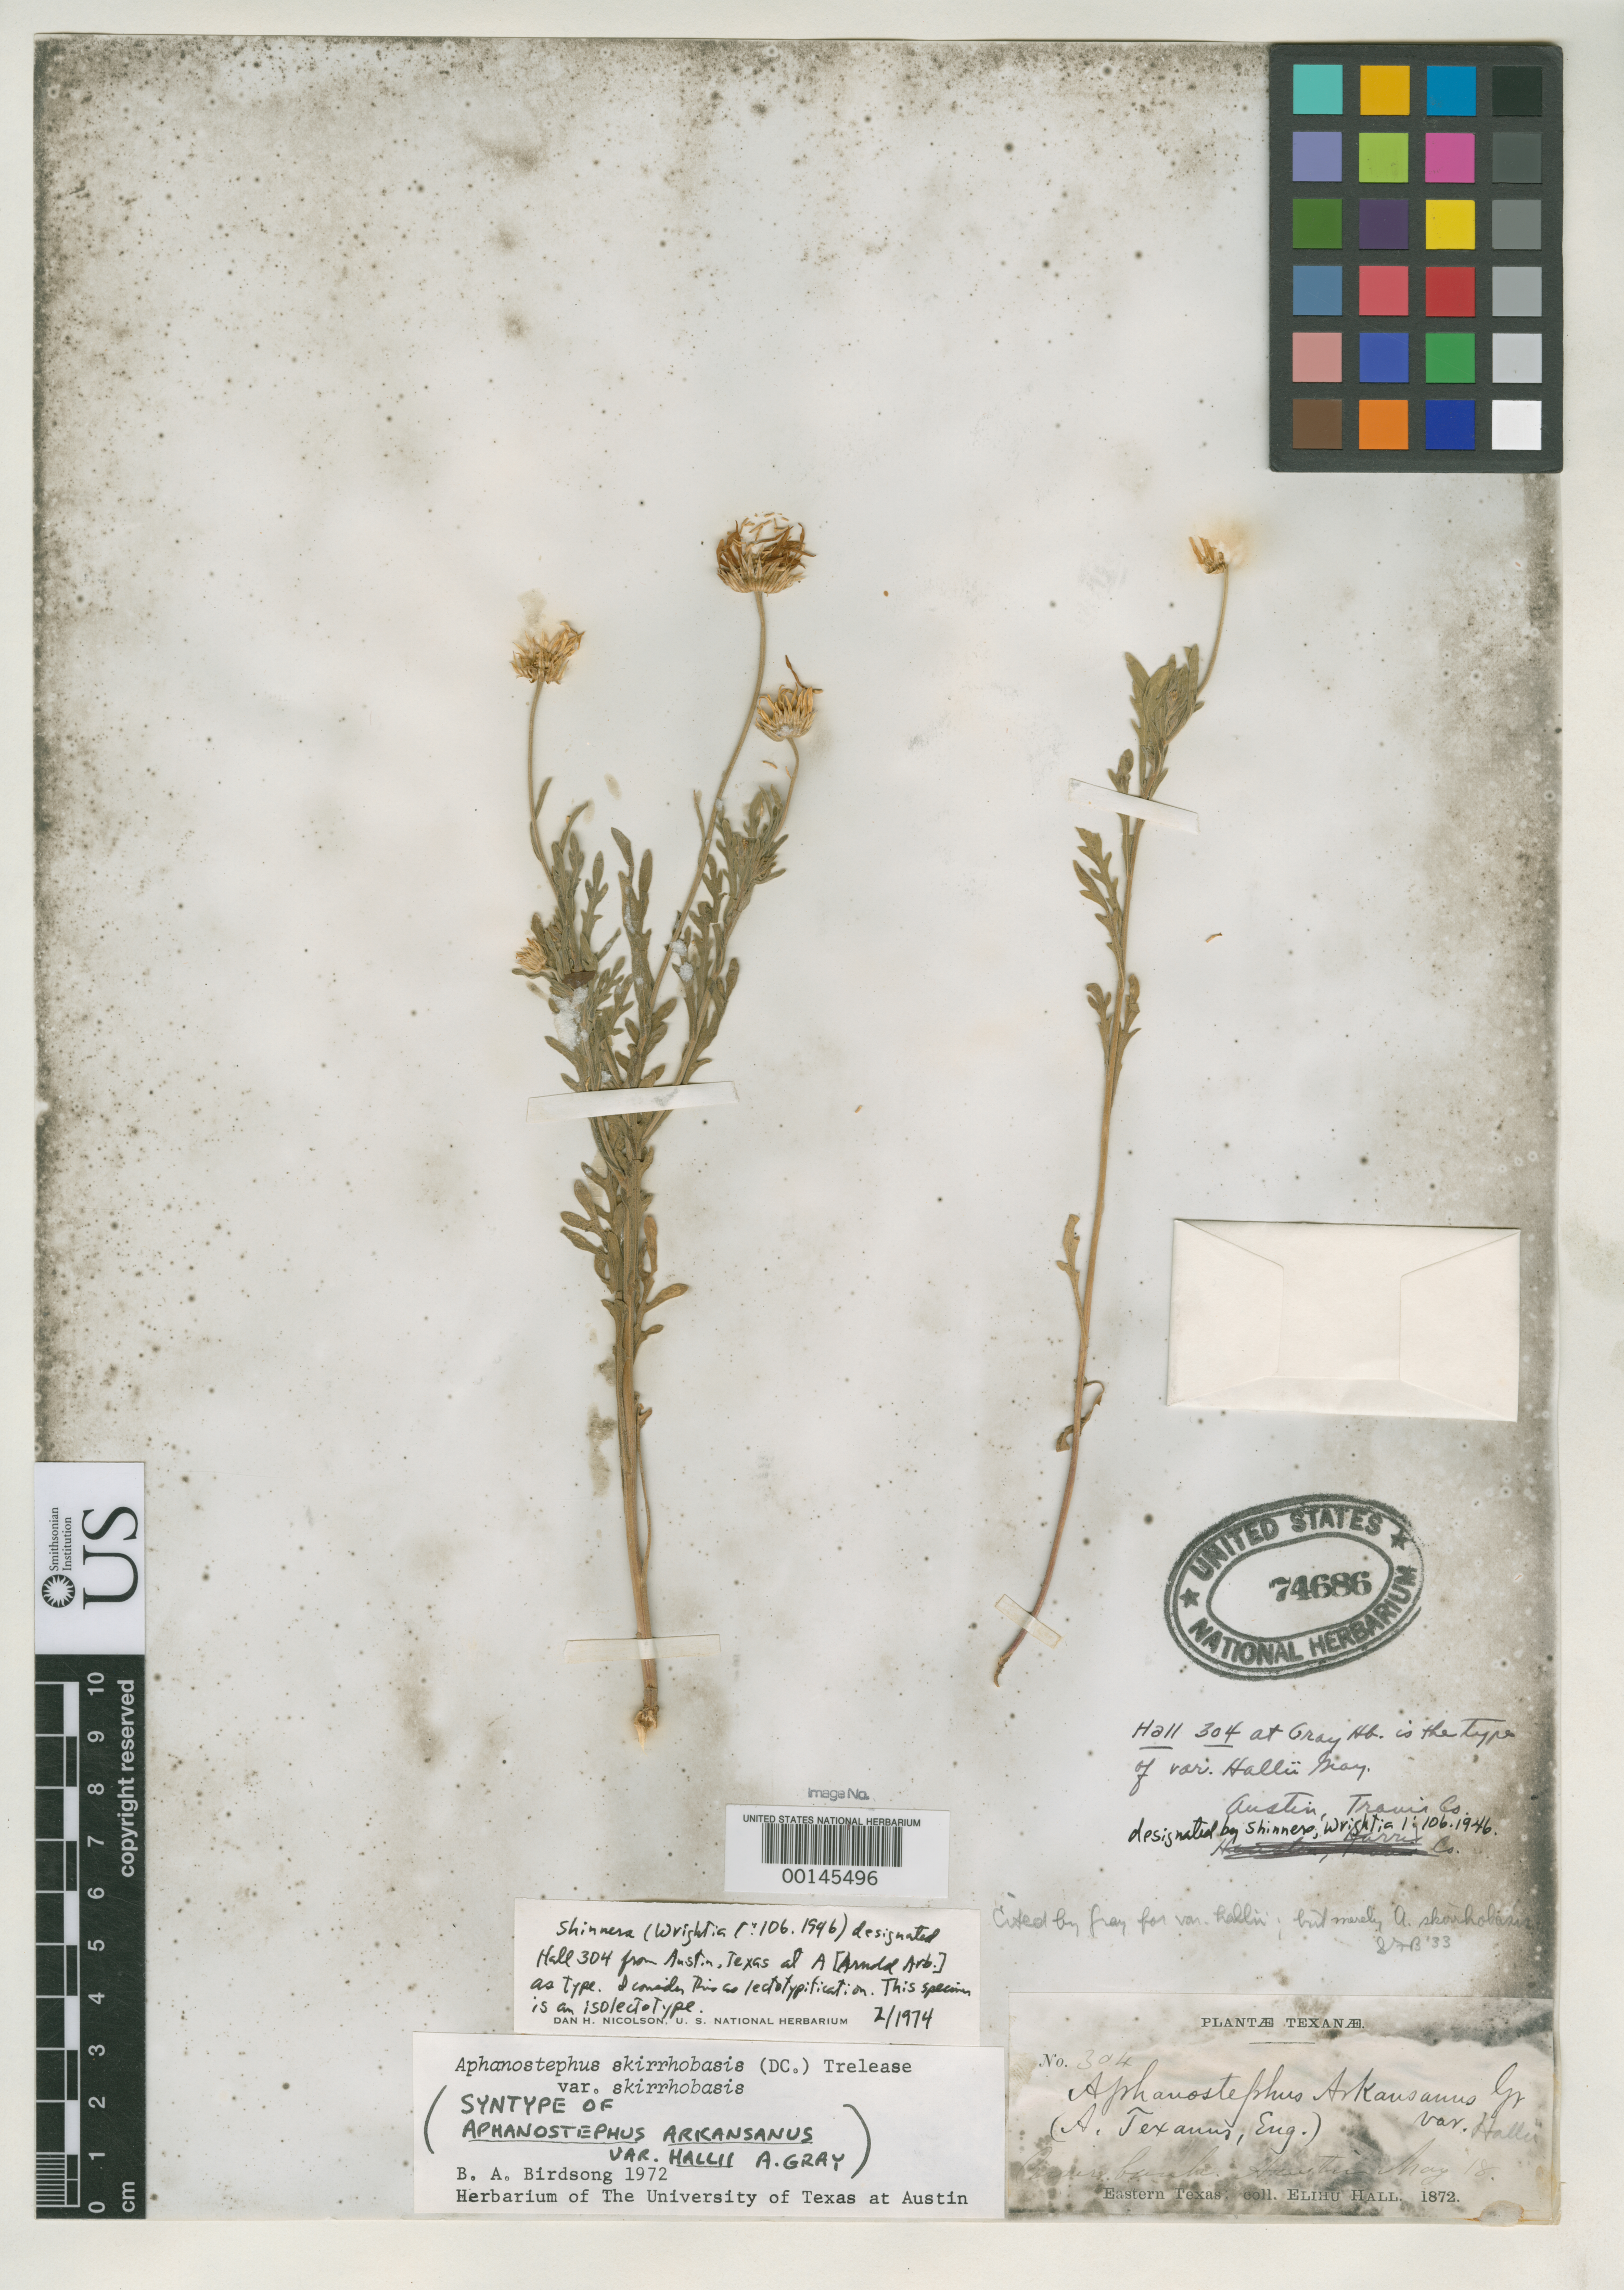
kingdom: Plantae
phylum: Tracheophyta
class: Magnoliopsida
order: Asterales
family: Asteraceae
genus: Aphanostephus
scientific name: Aphanostephus arkansanus var. hallii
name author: A. Gray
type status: Isolectotype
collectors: E. Hall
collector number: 304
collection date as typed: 18 May 1872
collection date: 1872-05-18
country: United States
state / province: Texas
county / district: Travis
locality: Austin.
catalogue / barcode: US 74686